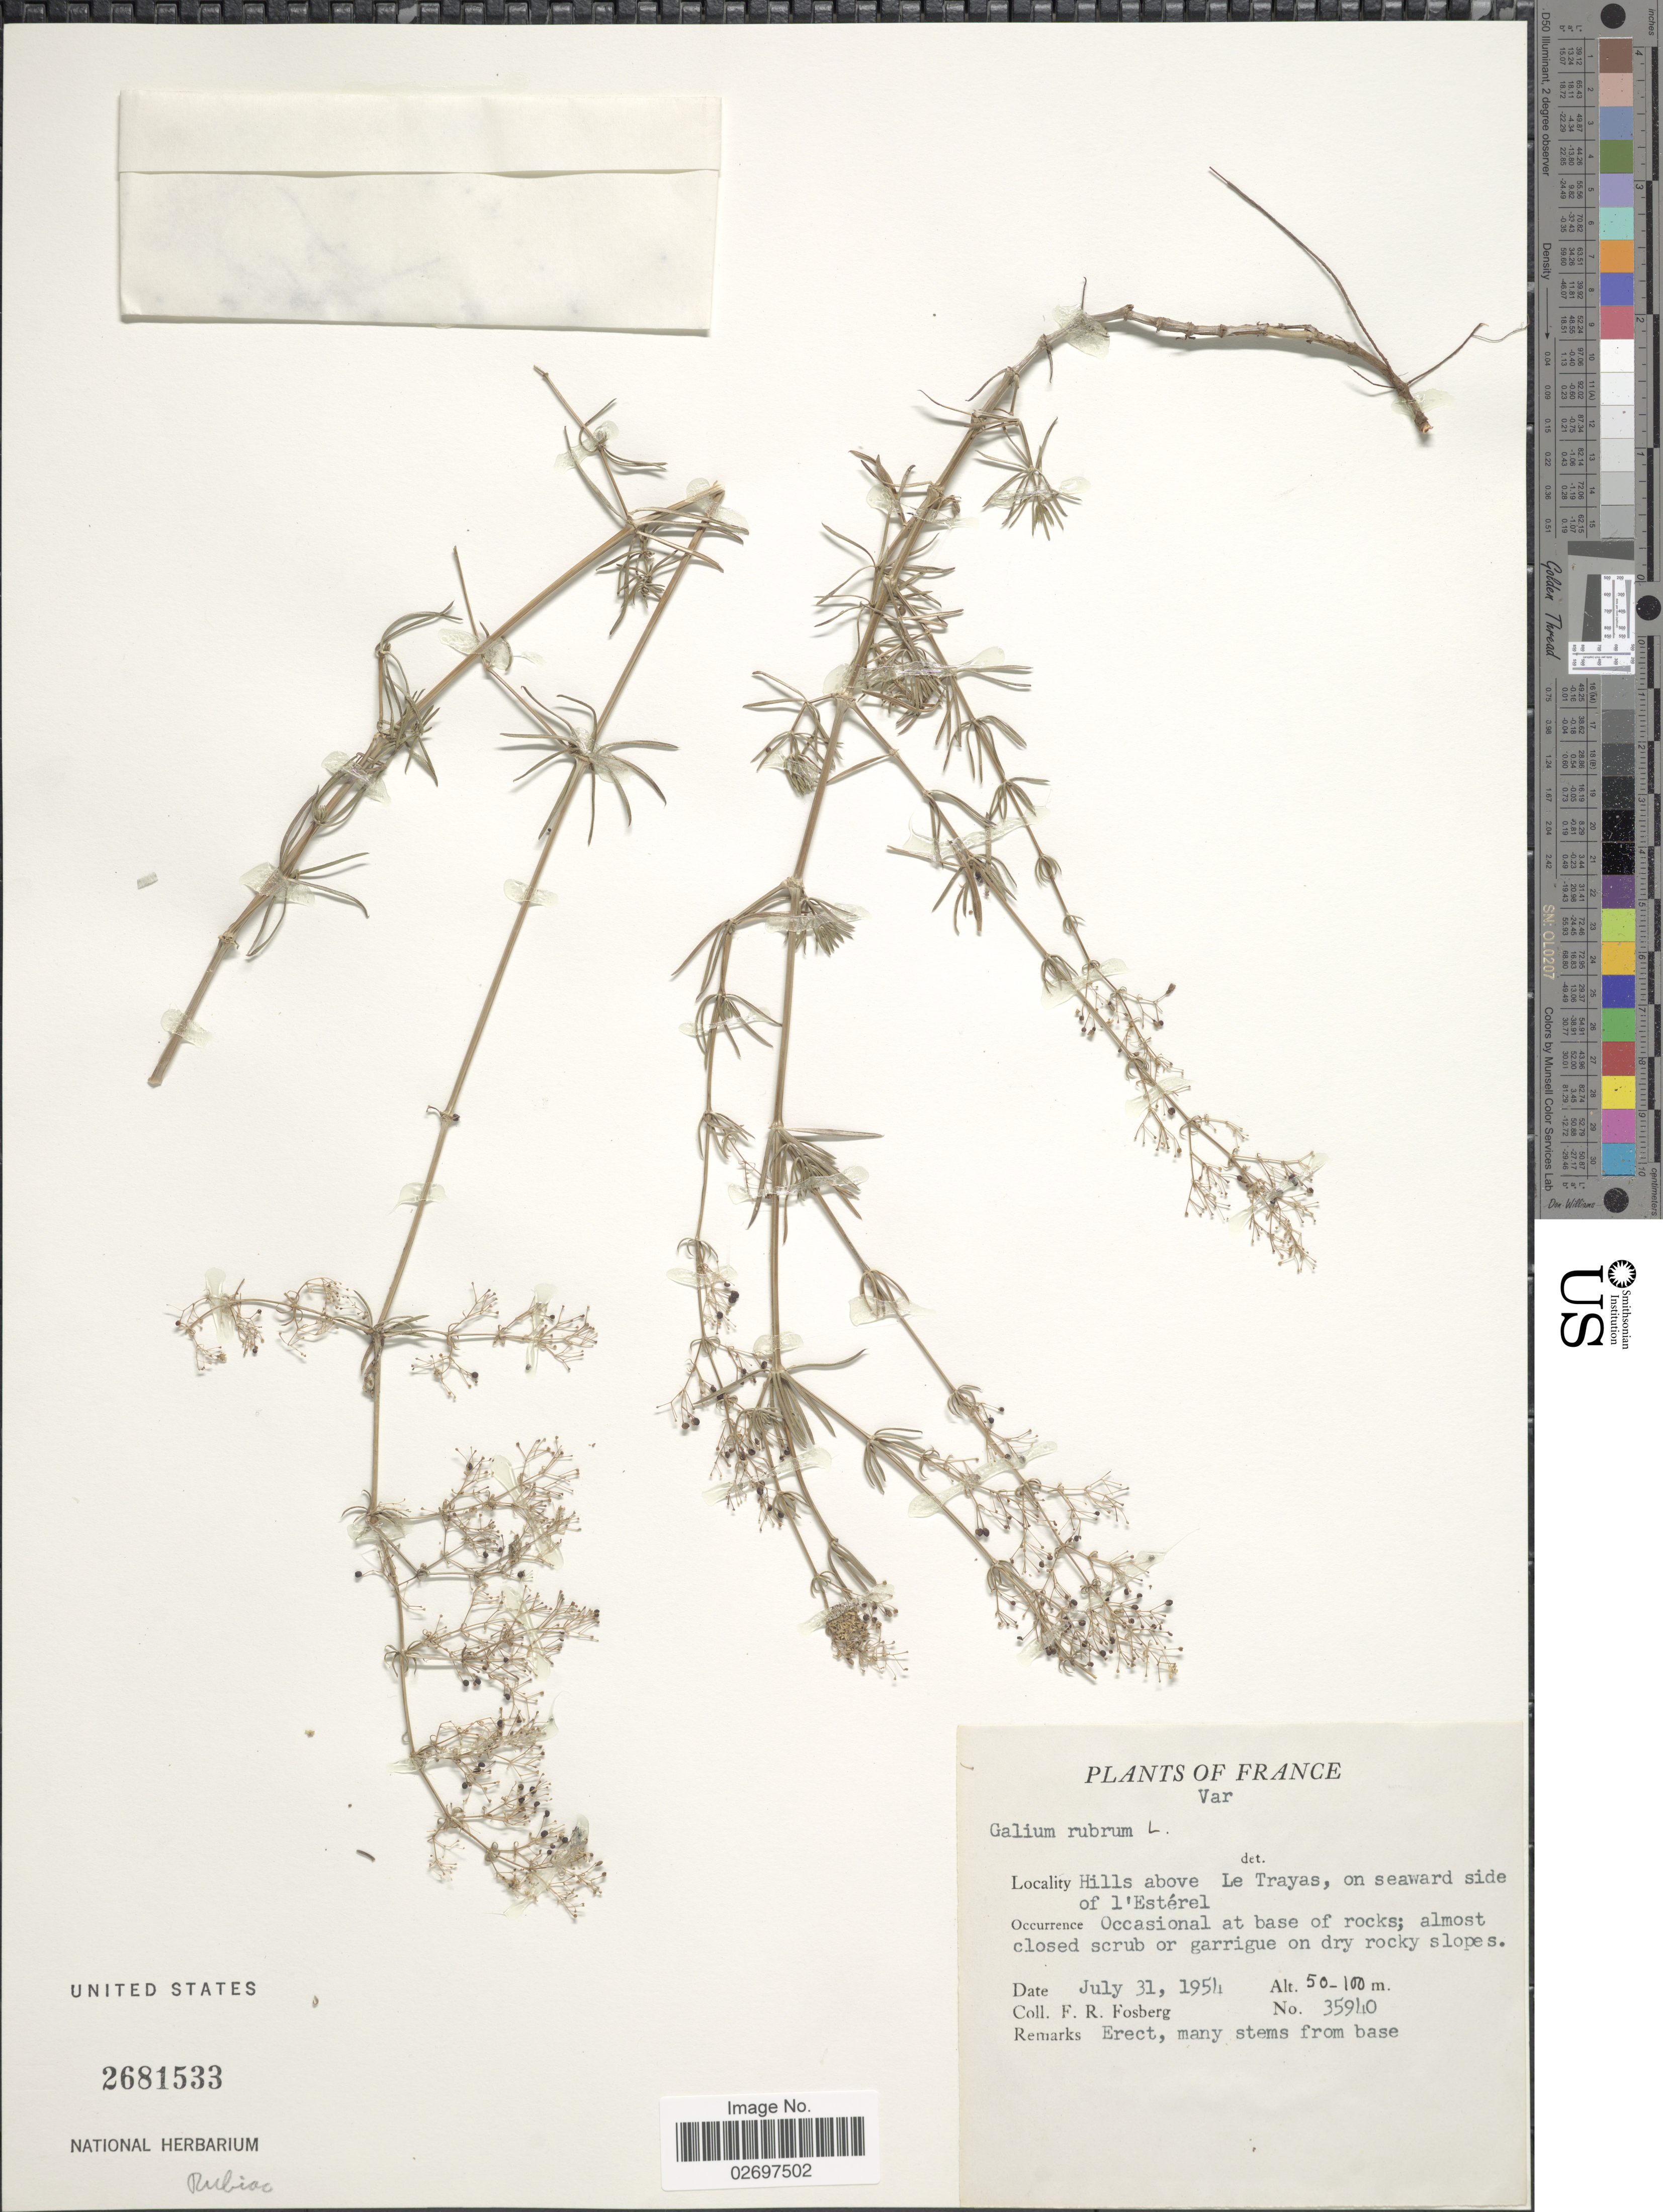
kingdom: Plantae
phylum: Tracheophyta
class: Magnoliopsida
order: Gentianales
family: Rubiaceae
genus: Galium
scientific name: Galium rubrum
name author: L.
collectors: F. R. Fosberg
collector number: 35940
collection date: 1954-07-31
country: France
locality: Hills above Le Trayas, on seaward side of l'Estérel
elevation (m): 50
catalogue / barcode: US 2681533